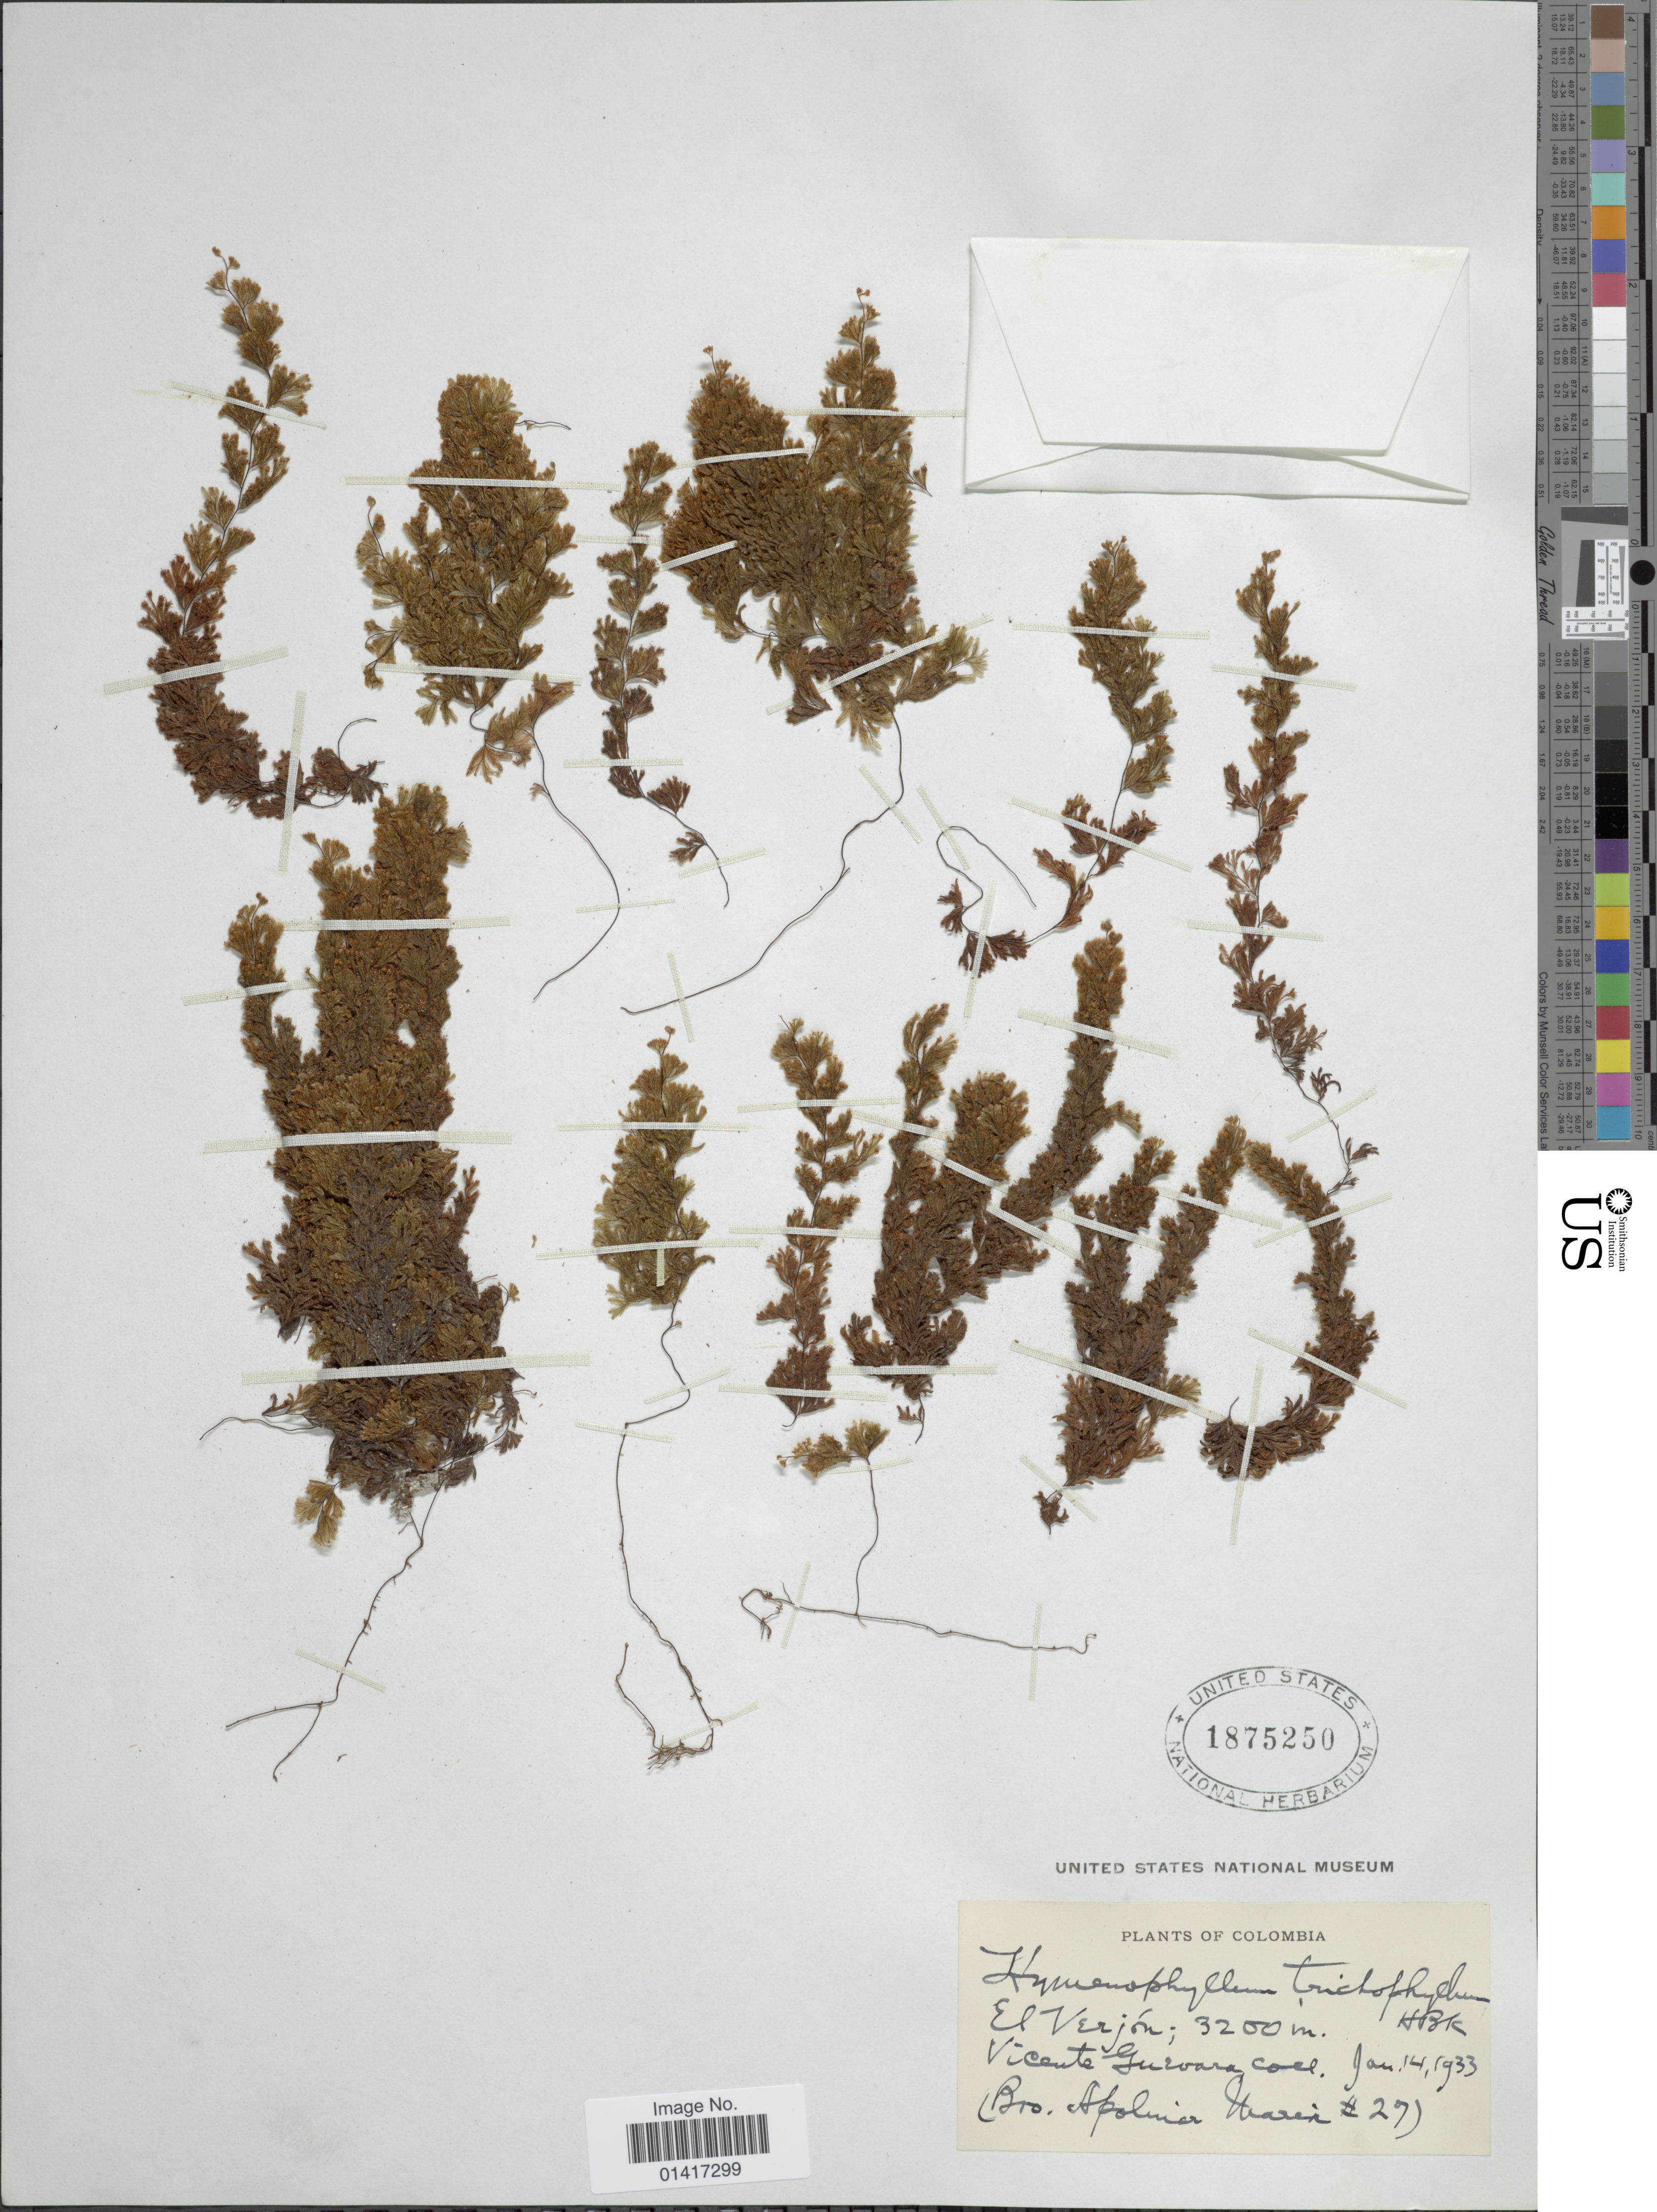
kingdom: Plantae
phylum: Tracheophyta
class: Polypodiopsida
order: Hymenophyllales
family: Hymenophyllaceae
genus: Hymenophyllum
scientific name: Hymenophyllum trichophyllum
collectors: Bro. Apolinar A.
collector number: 27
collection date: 1933-01-14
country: Colombia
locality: El Verjon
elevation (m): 3200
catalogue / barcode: US 1875250